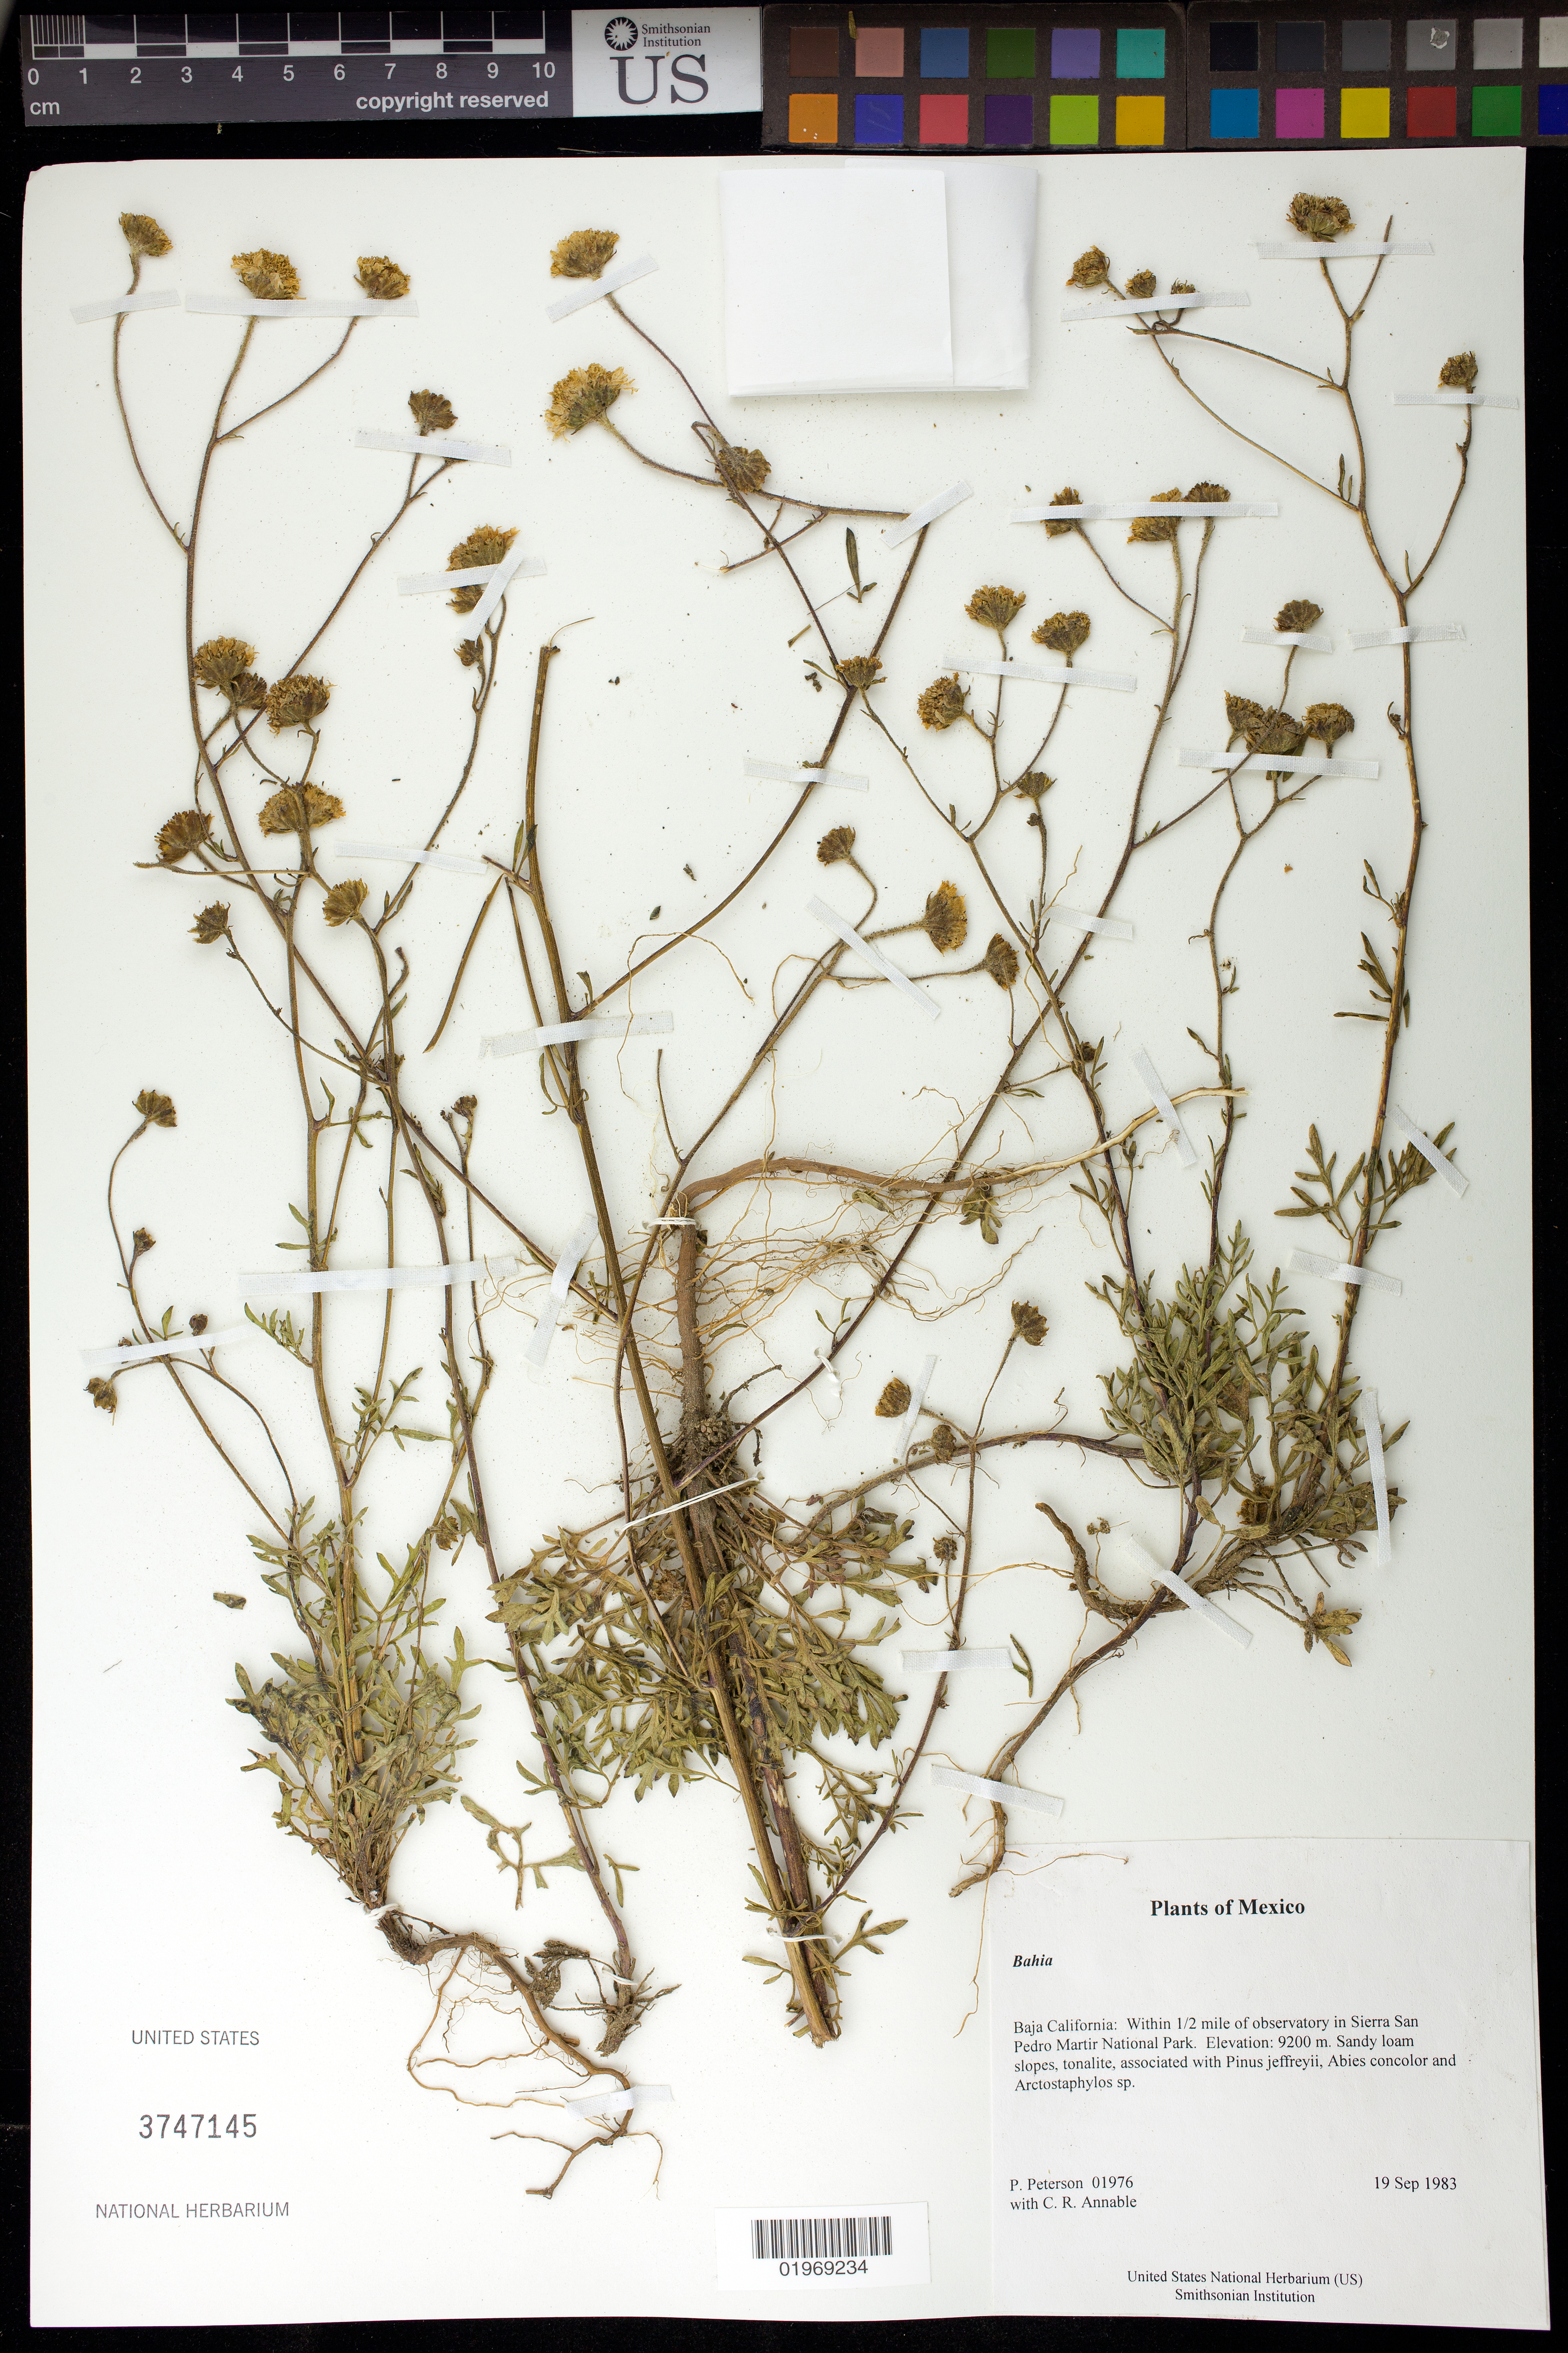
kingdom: Plantae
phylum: Tracheophyta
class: Magnoliopsida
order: Asterales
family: Asteraceae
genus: Bahia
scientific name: Bahia sp.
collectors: P. M. Peterson & C. R. Annable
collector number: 01976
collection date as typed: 19 Sep 1983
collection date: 1983-09-19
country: Mexico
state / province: Baja California Norte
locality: Within 1/2 mile of observatory in Sierra San Pedro Martir National Park.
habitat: Sandy loam slopes, tonalite, associated with Pinus jeffreyii, Abies concolor and Arctostaphylos sp.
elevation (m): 9200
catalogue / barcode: US 3747145